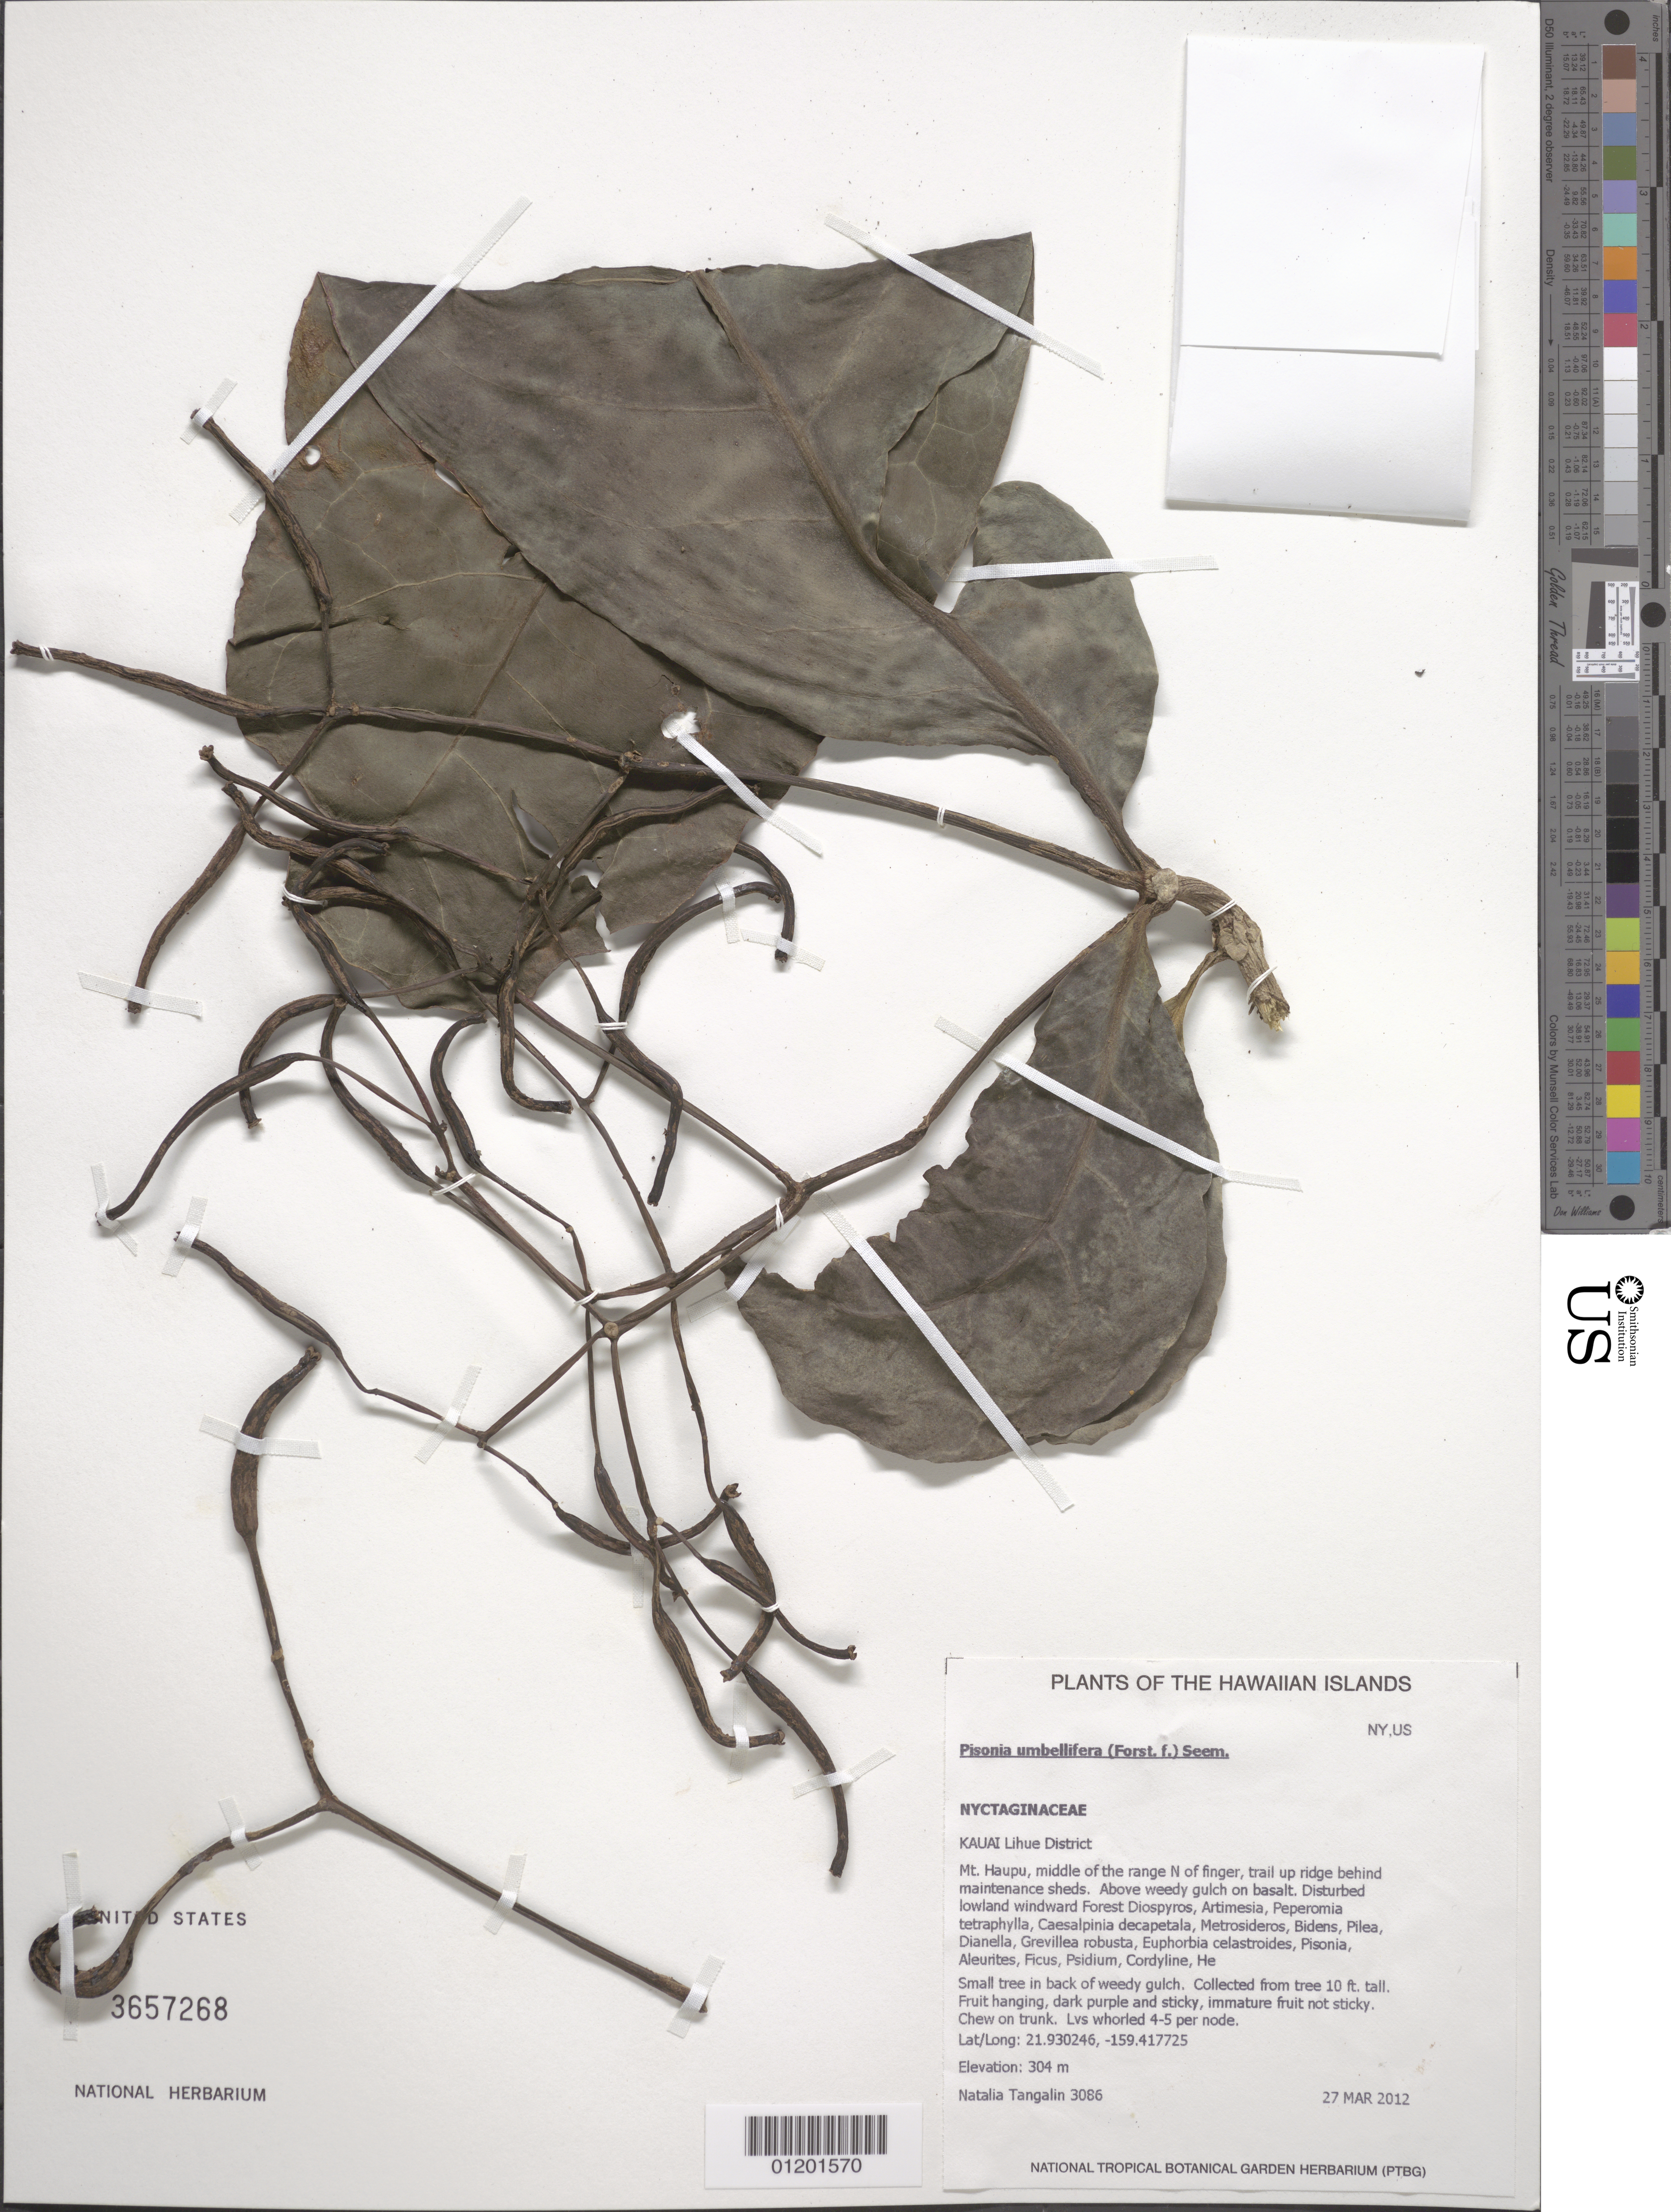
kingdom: Plantae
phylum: Tracheophyta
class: Magnoliopsida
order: Caryophyllales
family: Nyctaginaceae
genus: Ceodes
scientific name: Ceodes umbellifera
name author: J.R. Forst. & G. Forst.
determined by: Wagner, W. L., (BOT), Smithsonian Institution - National Museum of Natural History (UNITED STATES)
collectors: N. Tangalin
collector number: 3086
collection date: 2012-03-27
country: United States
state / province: Hawaii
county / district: Kauai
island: Kaua'i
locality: Lihue District, Mt. Haupu, middle of the range N of finger, trail up ridge behind maintenance sheds.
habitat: Disturbed lowland forest.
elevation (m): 304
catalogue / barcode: US 3657268